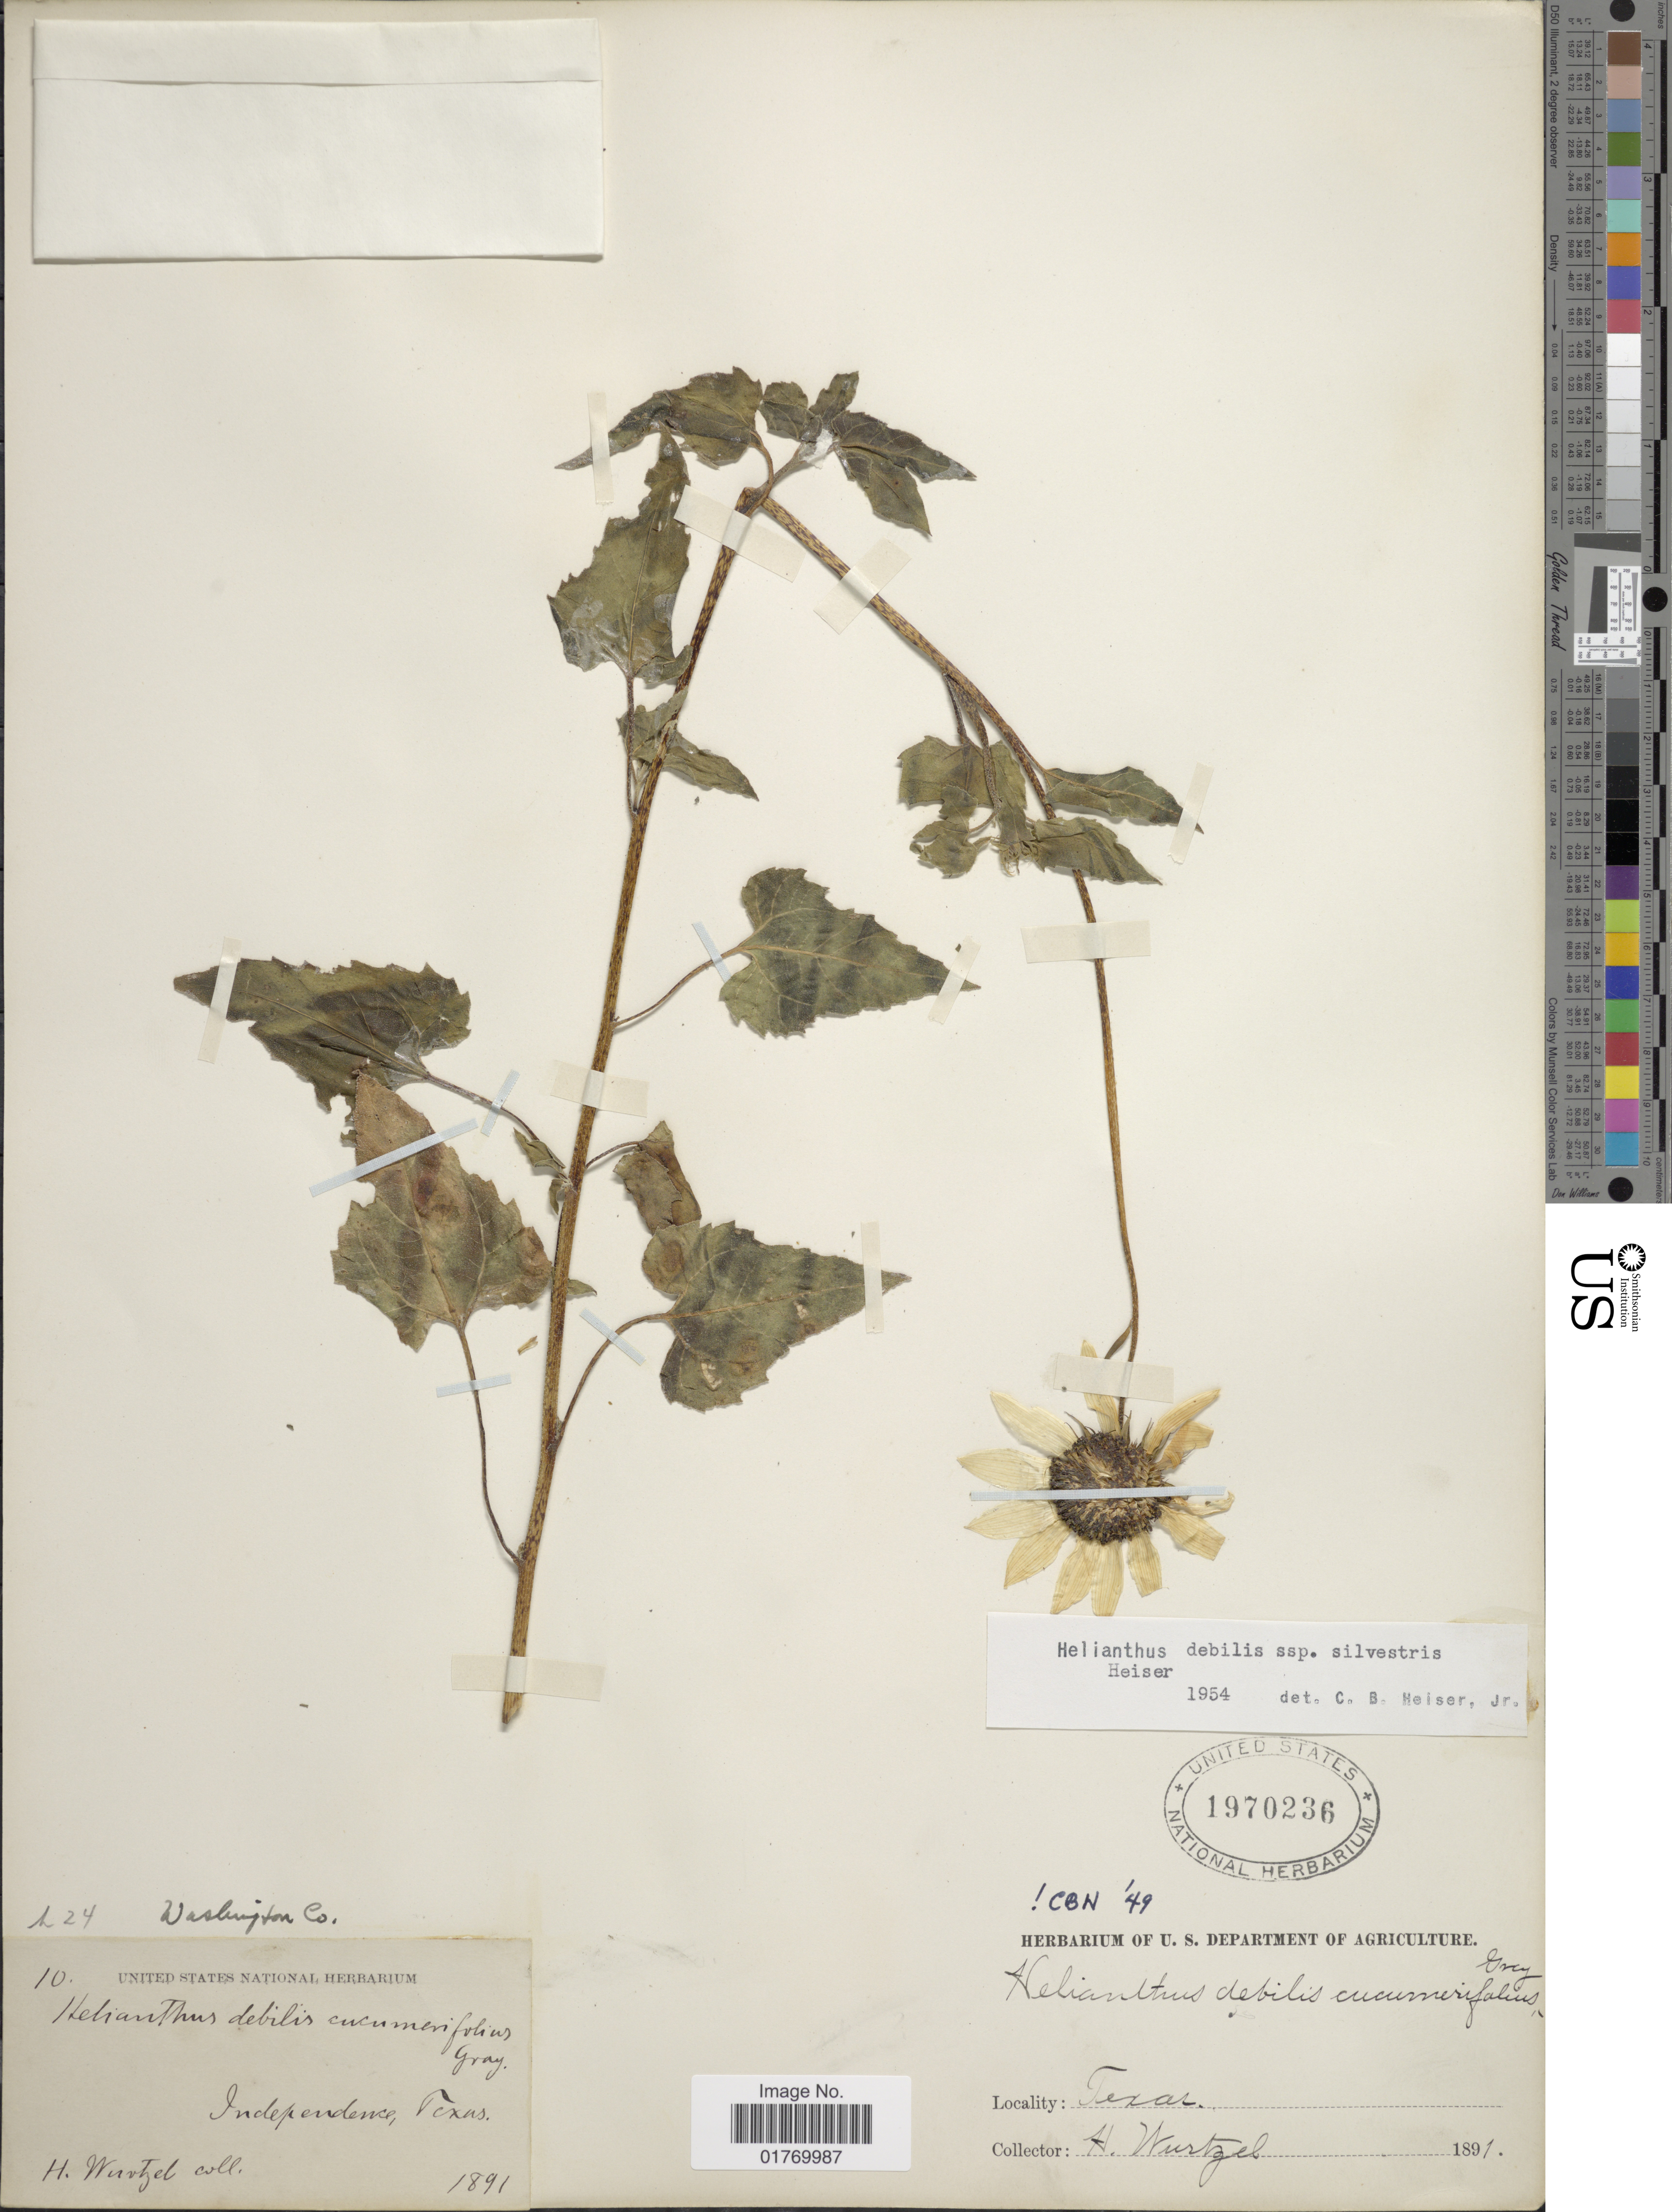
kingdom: Plantae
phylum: Tracheophyta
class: Magnoliopsida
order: Asterales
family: Asteraceae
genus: Helianthus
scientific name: Helianthus debilis subsp. sylvestris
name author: Heiser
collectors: H. Wurtzel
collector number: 10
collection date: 1891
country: United States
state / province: Texas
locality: Independence, Texas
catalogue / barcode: US 1970236